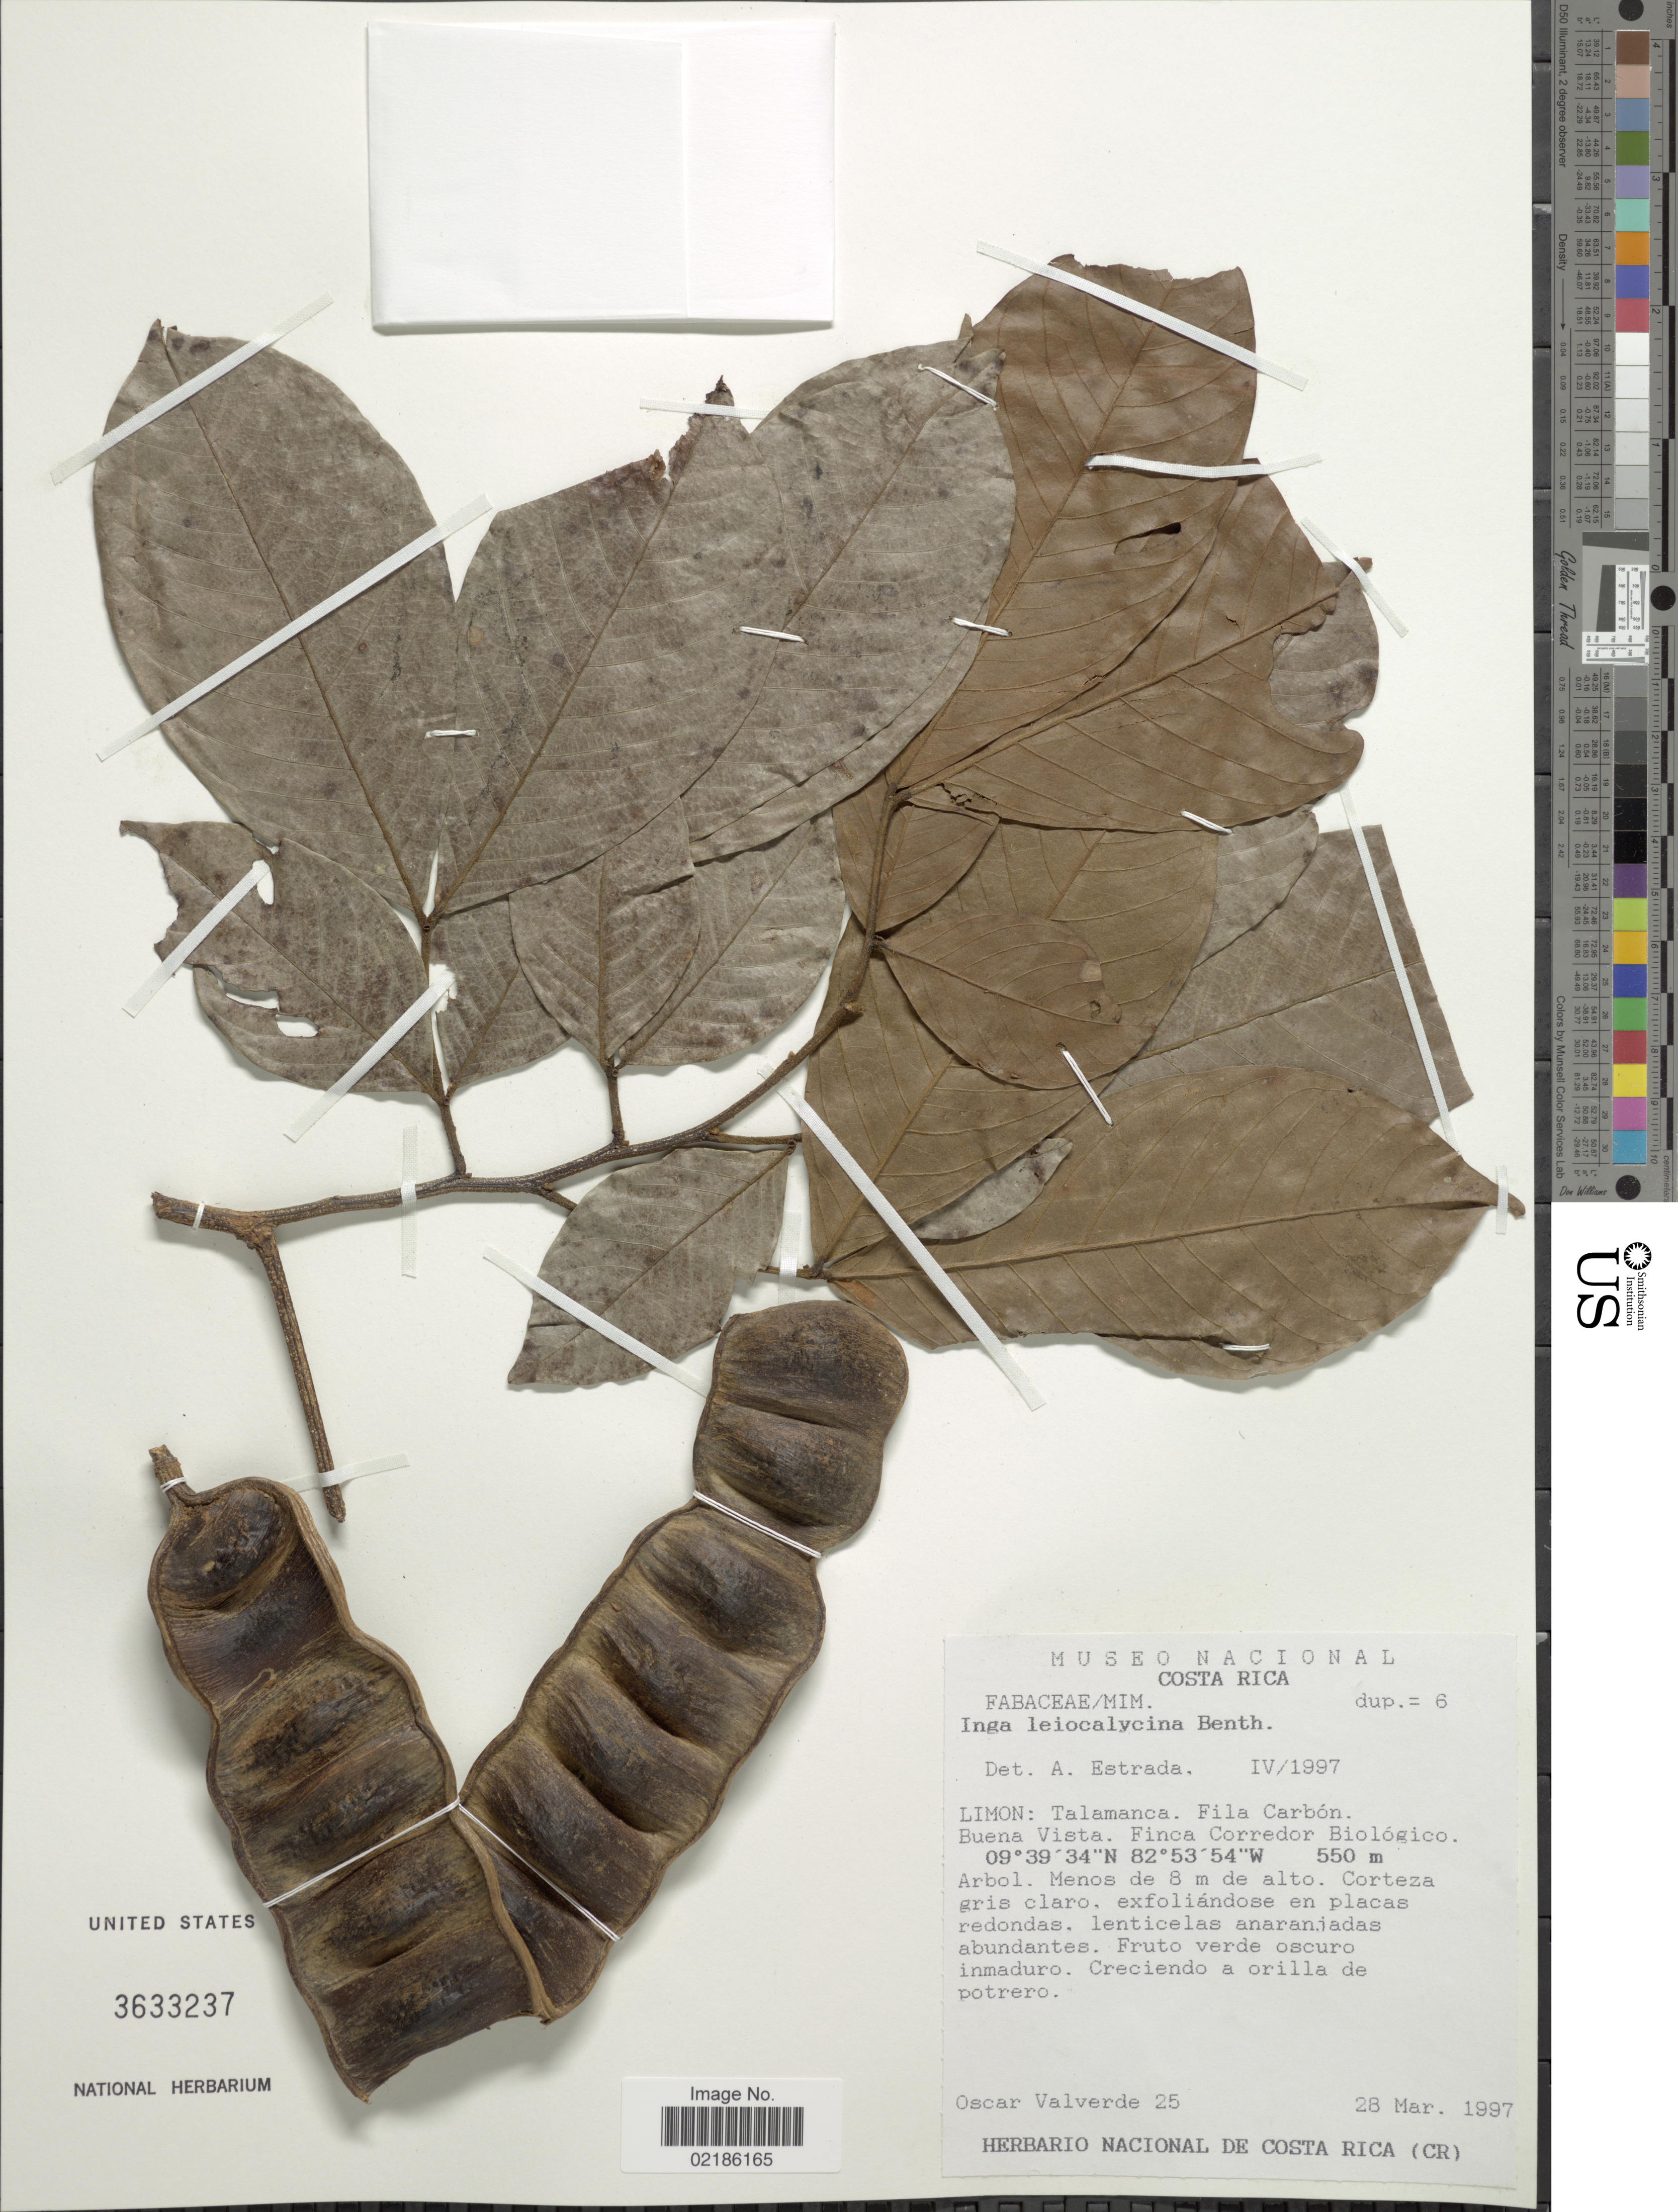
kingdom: Plantae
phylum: Tracheophyta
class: Magnoliopsida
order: Fabales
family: Fabaceae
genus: Inga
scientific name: Inga leiocalycina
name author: Benth.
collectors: O. Valverde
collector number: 25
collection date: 1997-03-28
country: Costa Rica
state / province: Limón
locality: Talamanca. Fila Carbon. Buena Vista. Finca Corredor Biologico.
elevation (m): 550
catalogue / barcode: US 3633237